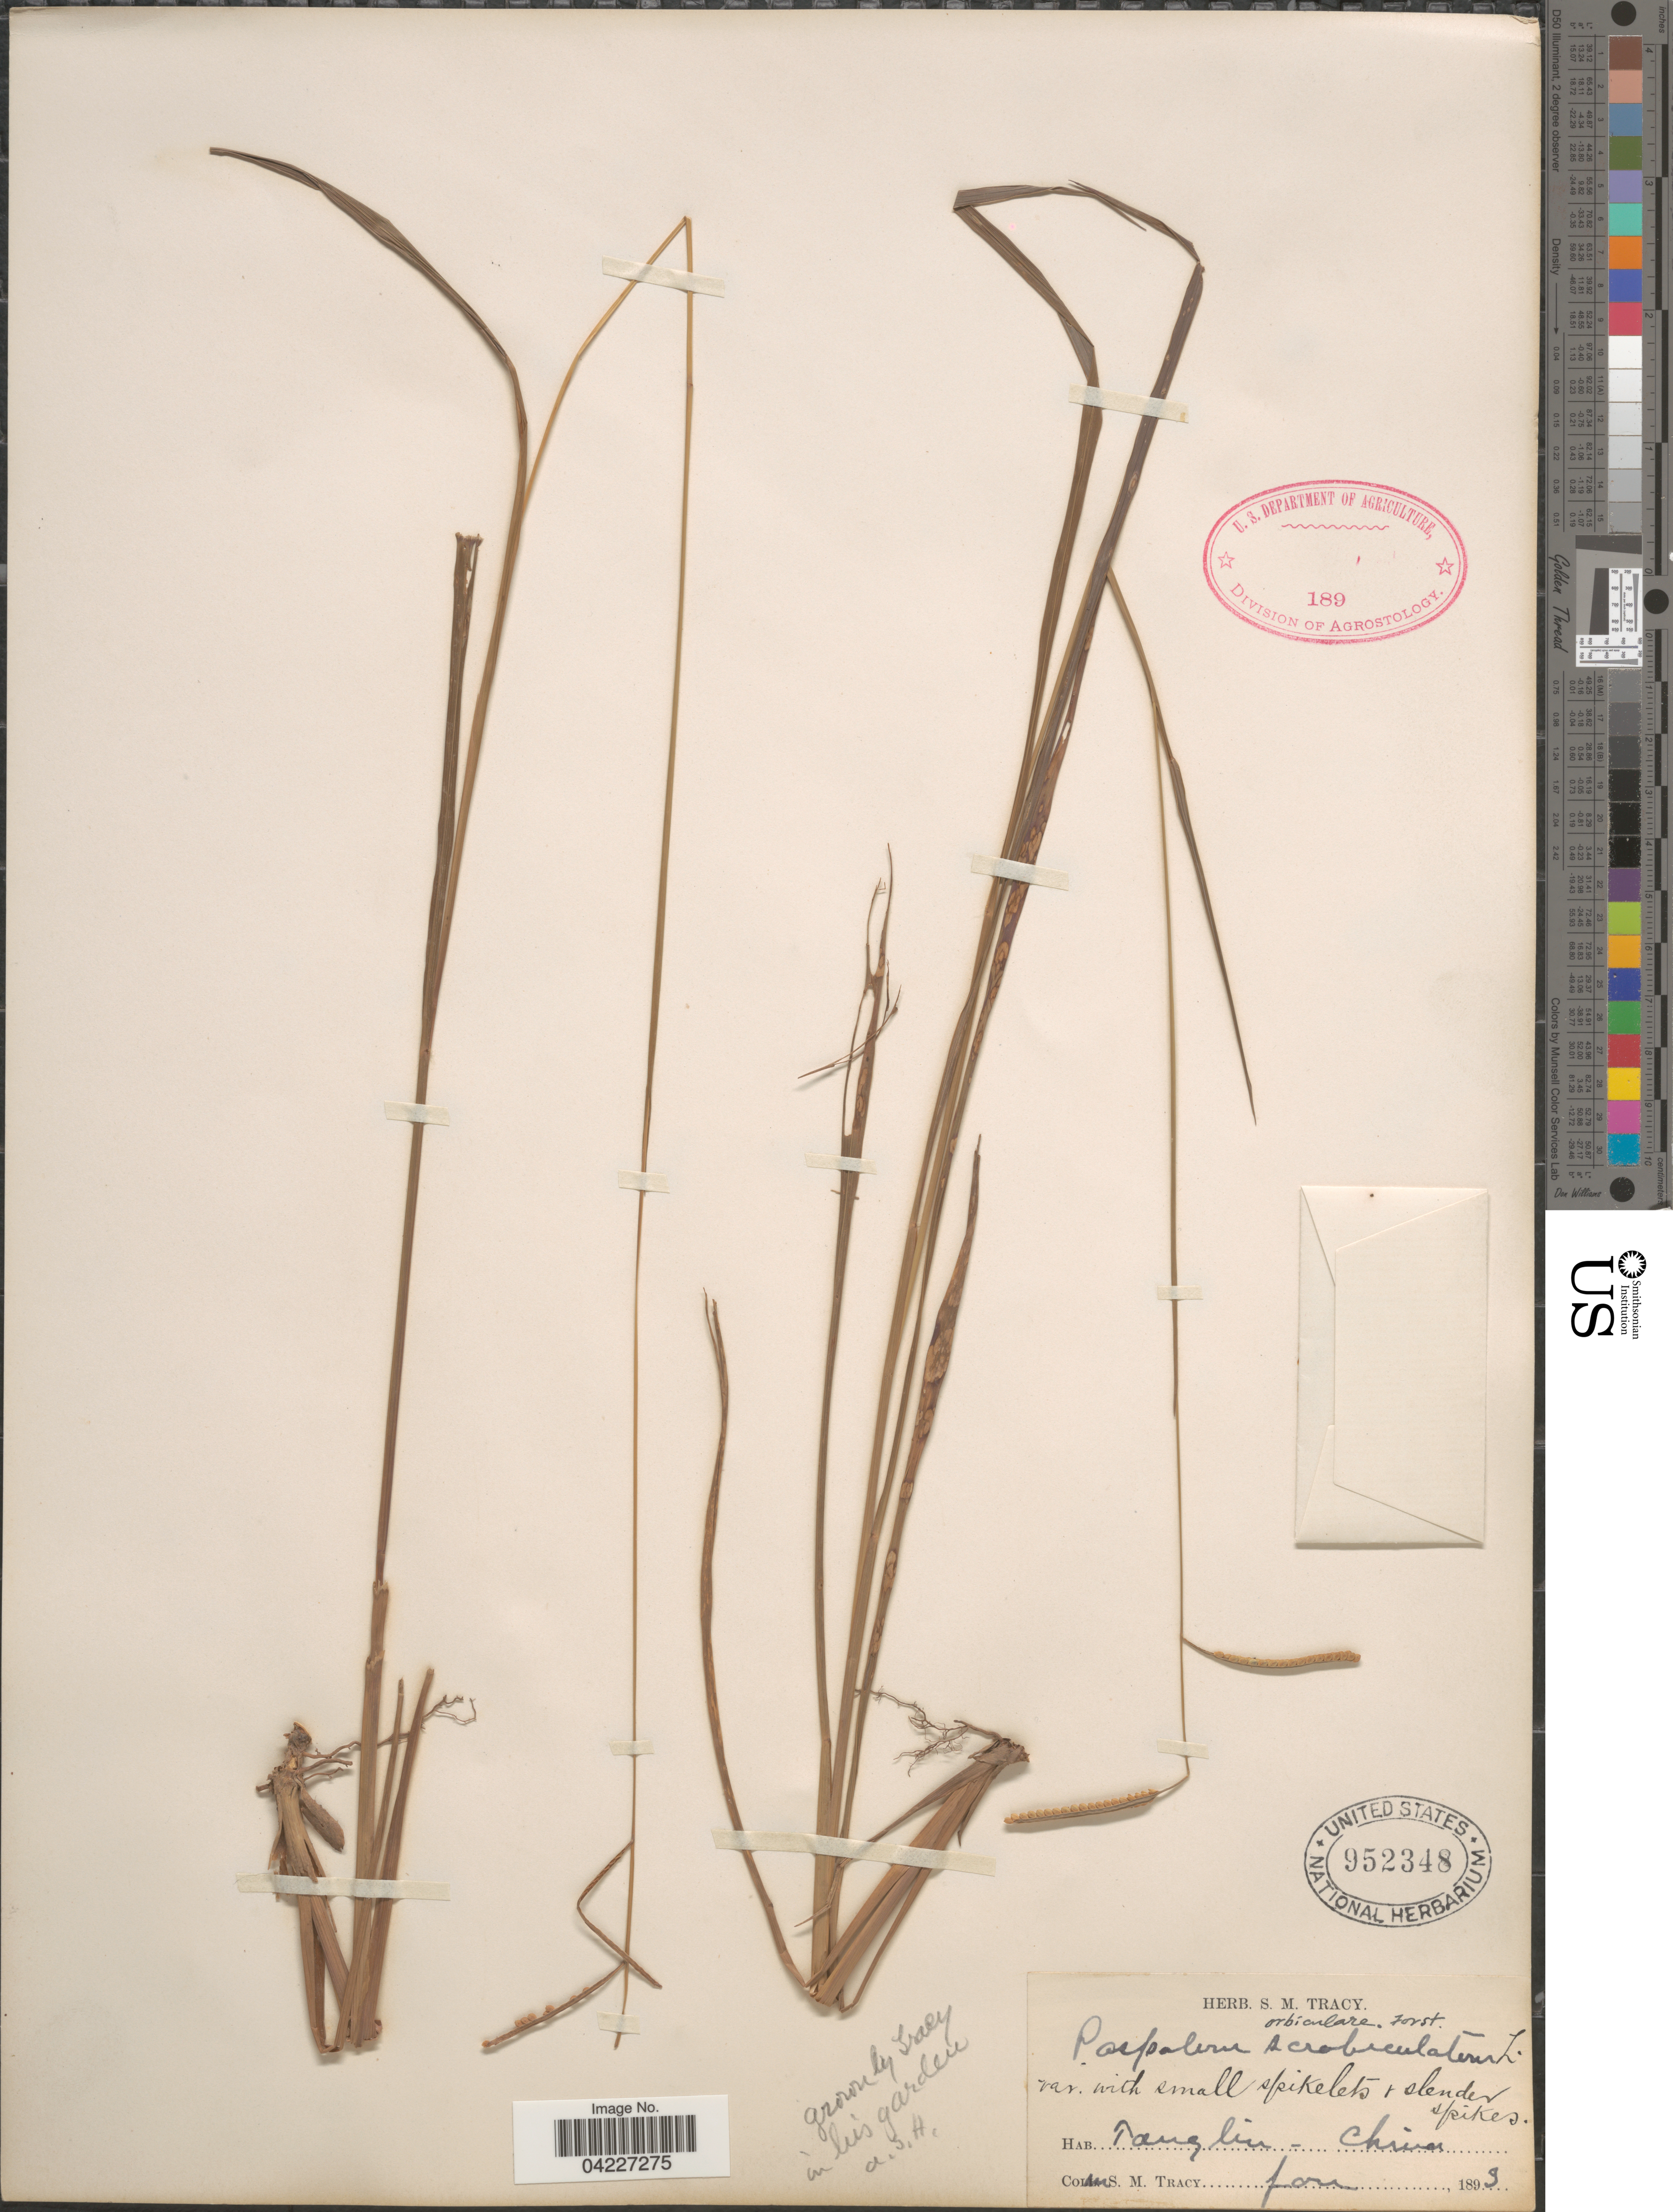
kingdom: Plantae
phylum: Tracheophyta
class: Liliopsida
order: Poales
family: Poaceae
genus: Paspalum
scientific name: Paspalum orbiculare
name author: G. Forst.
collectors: S. M. Tracy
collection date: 1893-01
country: China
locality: Tanglin.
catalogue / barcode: US 952348